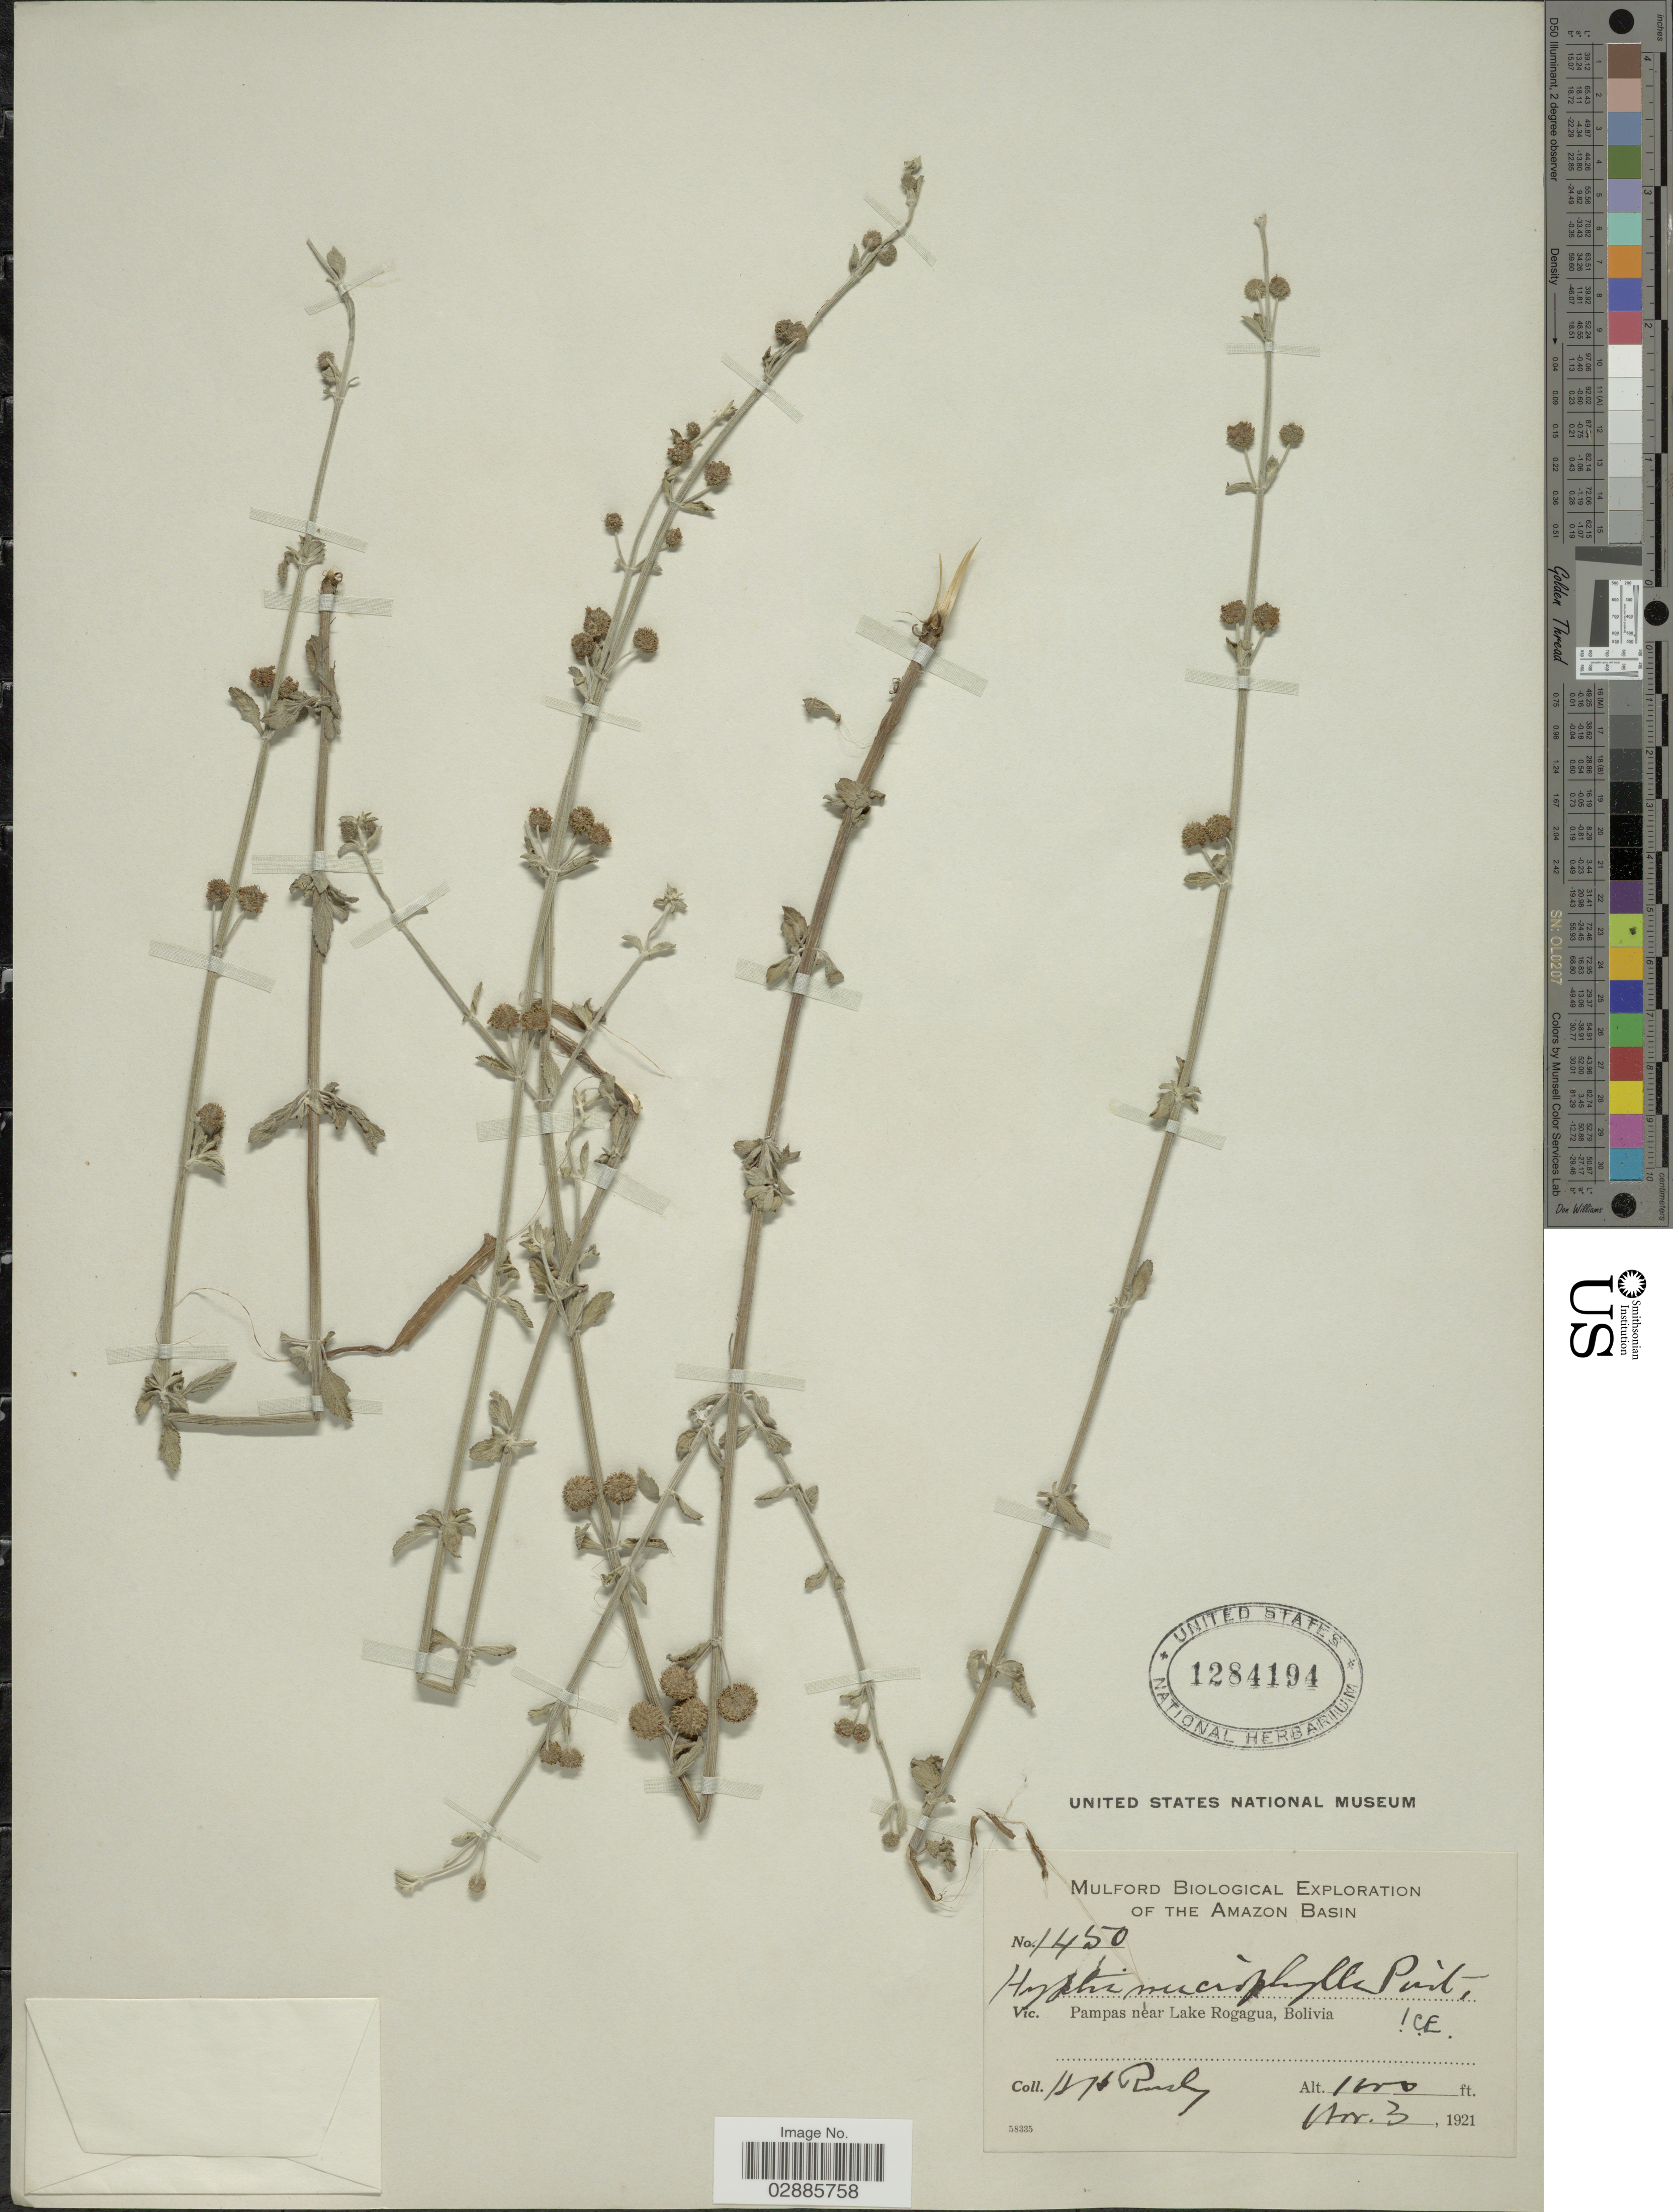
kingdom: Plantae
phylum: Tracheophyta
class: Magnoliopsida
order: Lamiales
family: Lamiaceae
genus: Hyptis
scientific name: Hyptis microphylla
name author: Pohl ex Benth.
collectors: H. H. Rusby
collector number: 1450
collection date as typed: Nov. 3, 1921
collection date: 1921-11-03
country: Bolivia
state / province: Beni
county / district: José Ballivián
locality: Pampas near Lake Rogagua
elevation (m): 305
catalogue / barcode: US 1284194